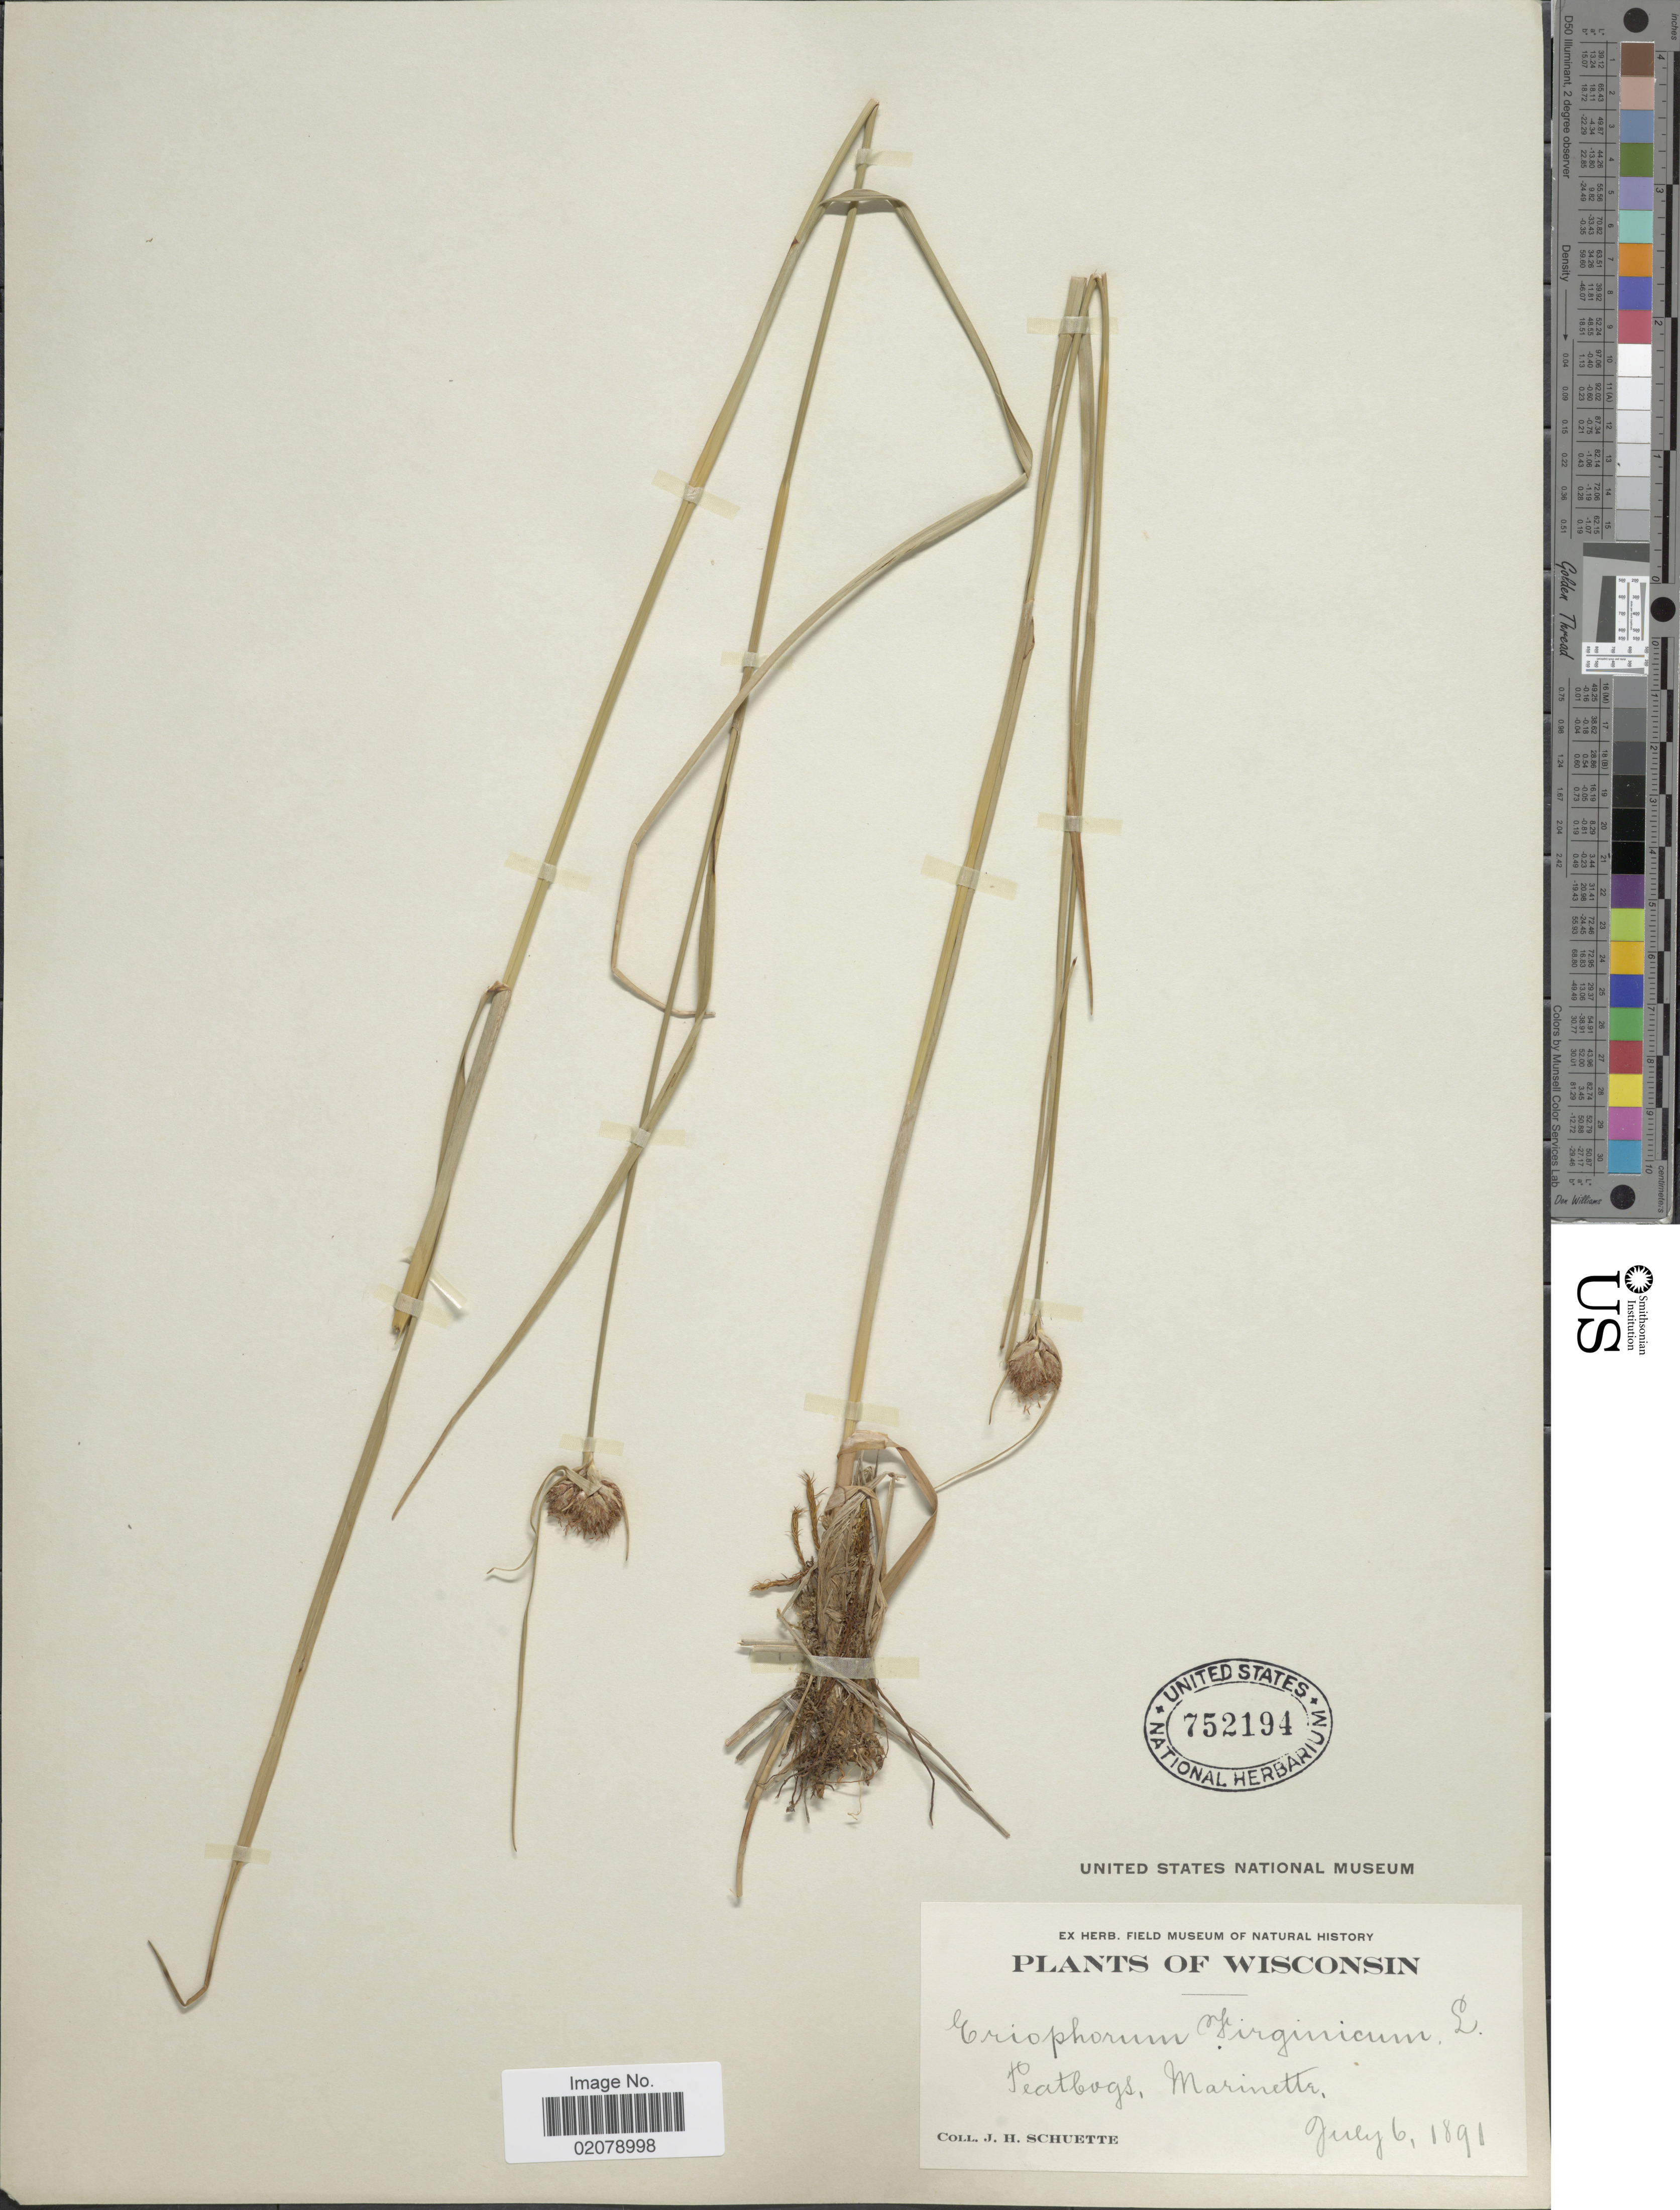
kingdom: Plantae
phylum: Tracheophyta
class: Liliopsida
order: Poales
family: Cyperaceae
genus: Eriophorum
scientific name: Eriophorum virginicum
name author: L.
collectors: J. H. Schuette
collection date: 1891-07-06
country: United States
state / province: Wisconsin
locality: Peatbogs, Marinette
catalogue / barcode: US 752194